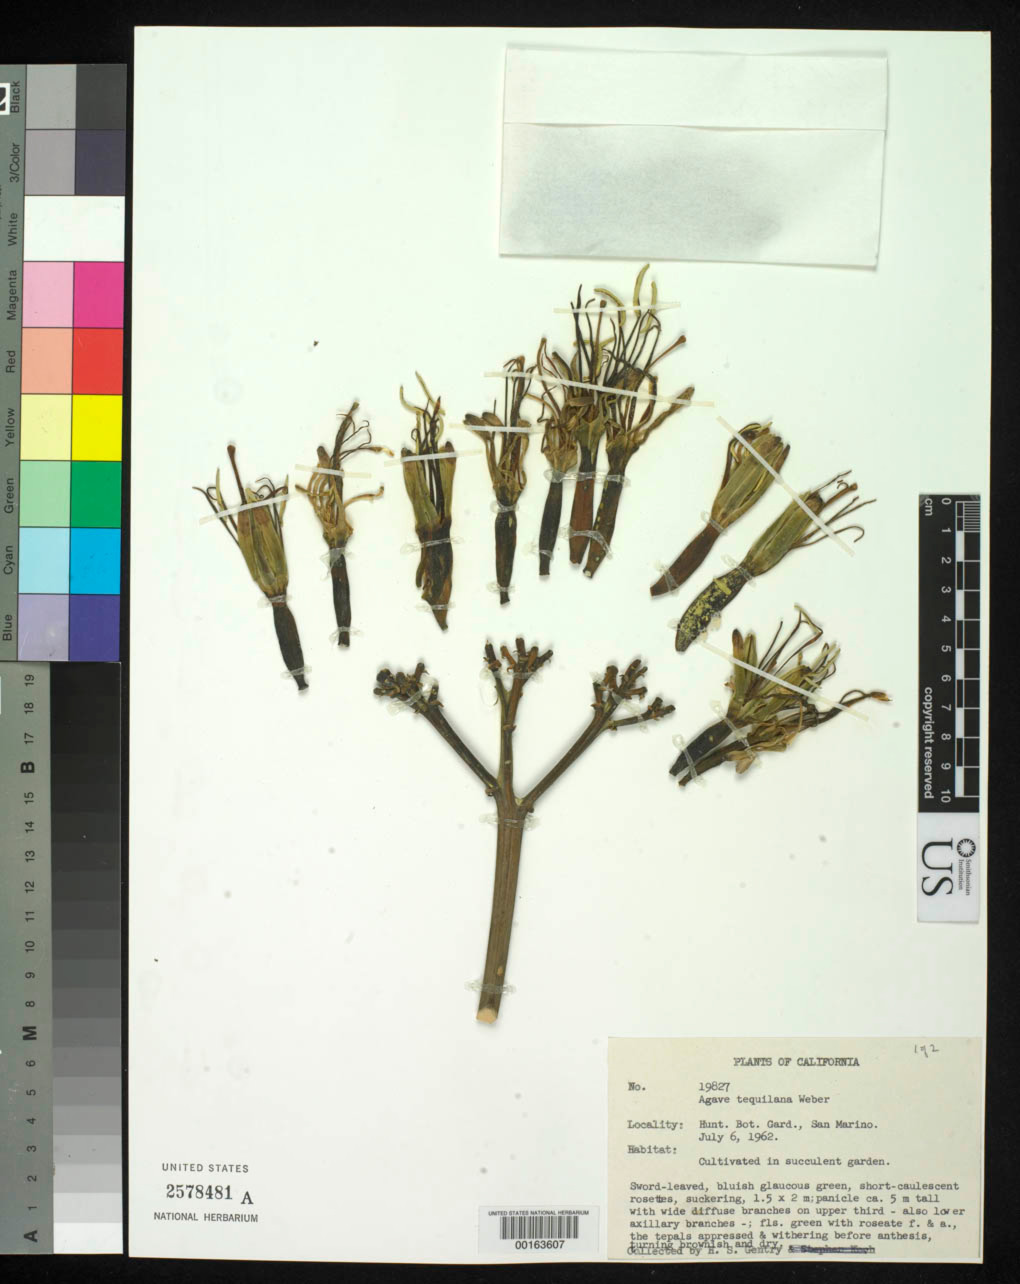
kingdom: Plantae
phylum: Tracheophyta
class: Liliopsida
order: Asparagales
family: Asparagaceae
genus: Agave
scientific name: Agave tequilana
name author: F.A.C. Weber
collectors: H. S. Gentry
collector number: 19827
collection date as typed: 06 Jul 1962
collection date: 1962-07-06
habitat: In succulent garden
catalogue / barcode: US 2578481A